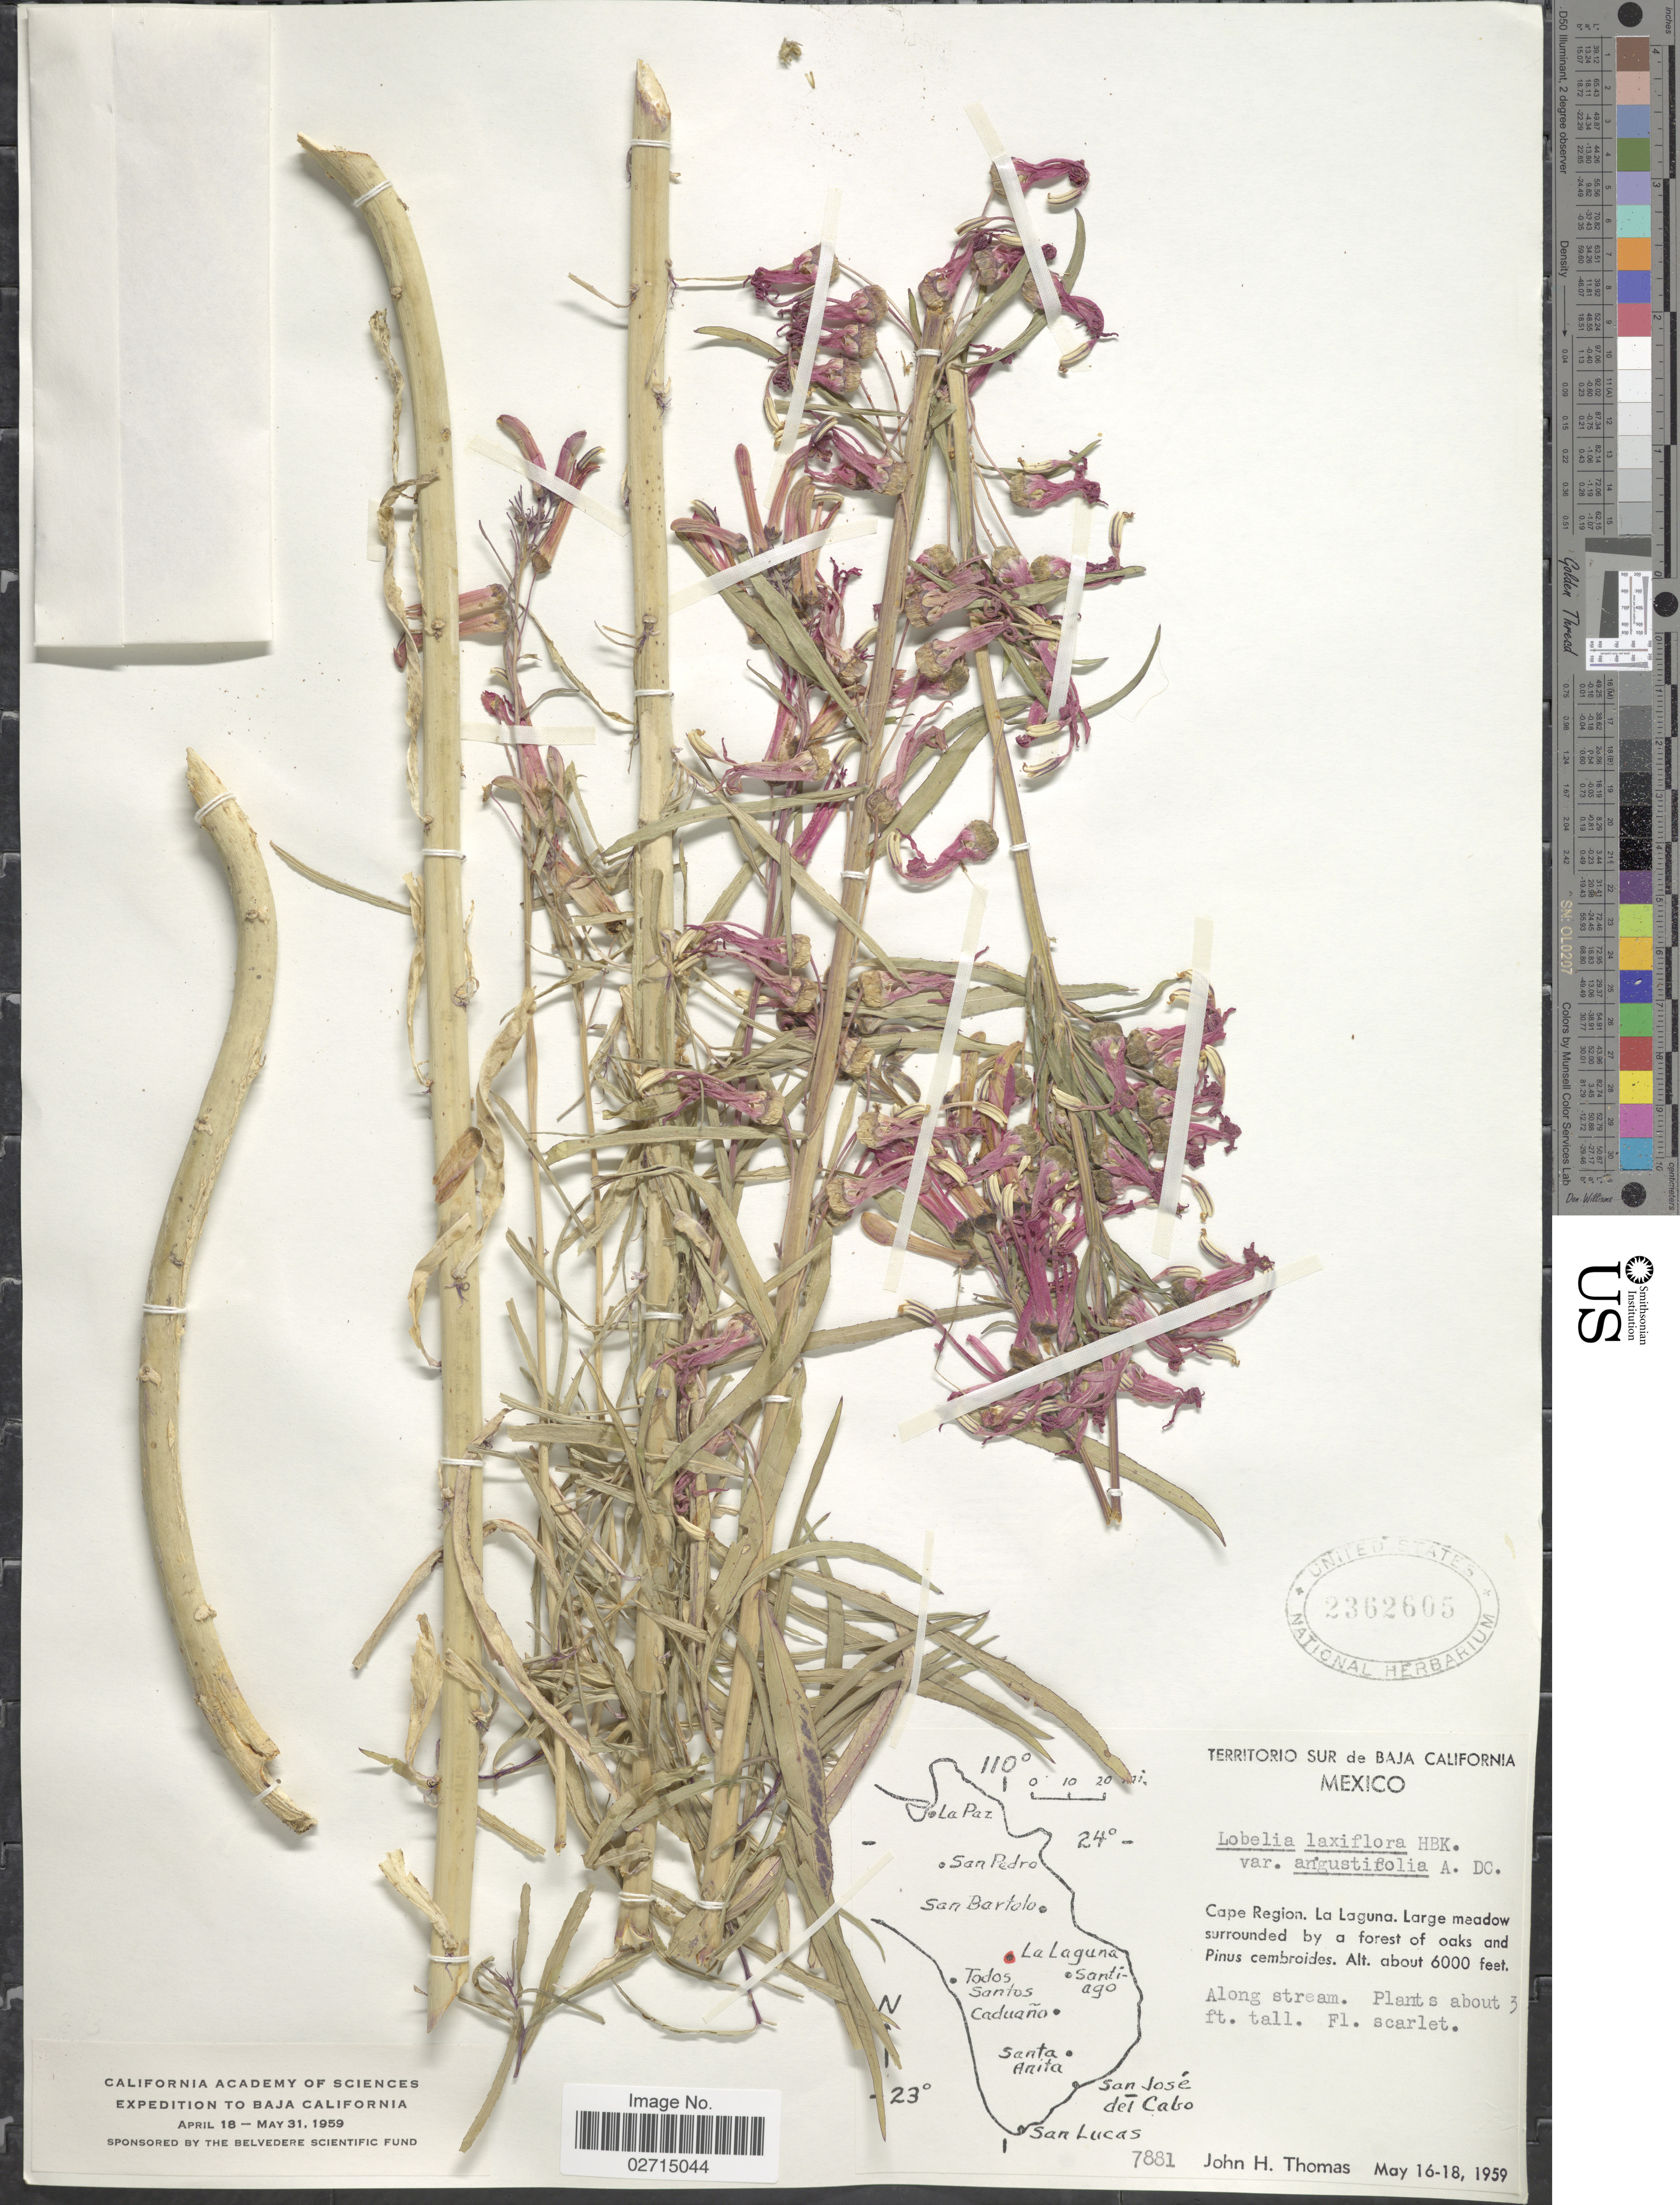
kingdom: Plantae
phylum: Tracheophyta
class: Magnoliopsida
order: Asterales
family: Campanulaceae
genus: Leptocodon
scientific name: Leptocodon laxiflora var. angustifolia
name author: A. DC.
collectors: J. H. Thomas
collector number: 7881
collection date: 1959-05-16/1959-05-18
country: Mexico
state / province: Baja California Sur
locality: Territorio Sur de Baja California, Cape Region, La Laguna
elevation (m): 1829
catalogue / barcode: US 2362605